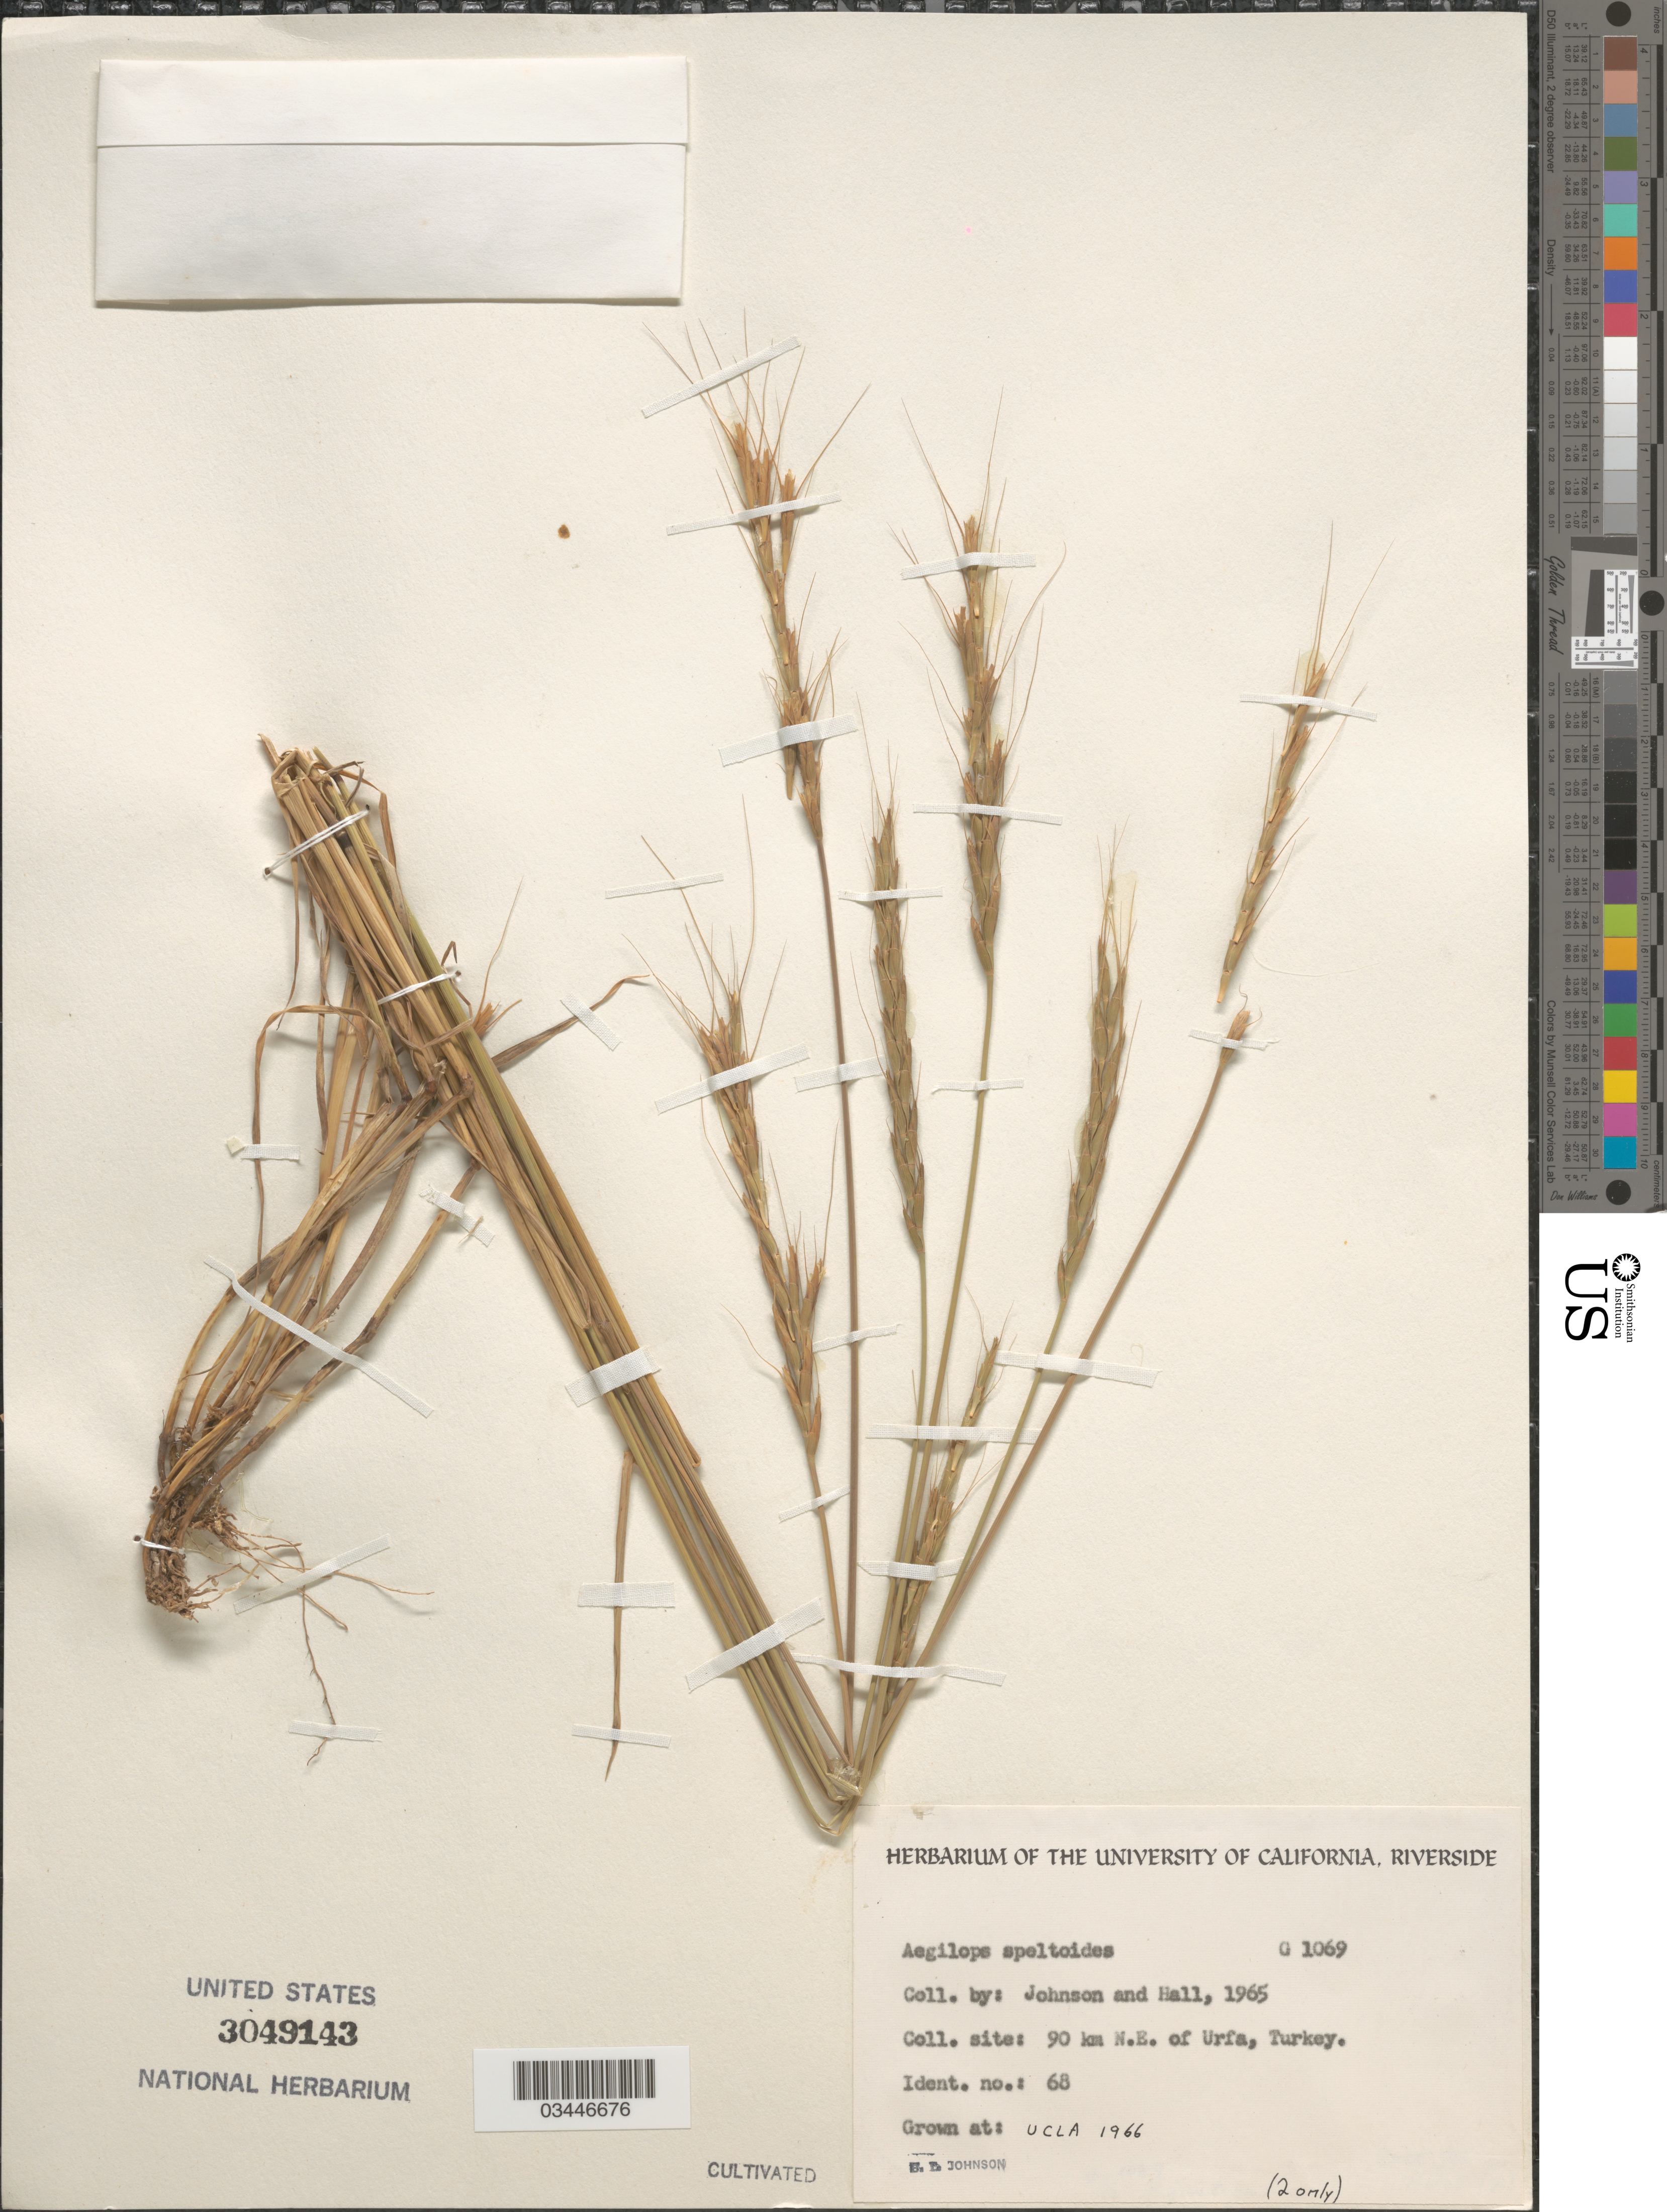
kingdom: Plantae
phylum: Tracheophyta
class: Liliopsida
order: Poales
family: Poaceae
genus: Aegilops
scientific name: Aegilops speltoides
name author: Tausch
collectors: B. Johnson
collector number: G1069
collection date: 1966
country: United States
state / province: California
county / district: Los Angeles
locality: UCLA.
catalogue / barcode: US 3049143